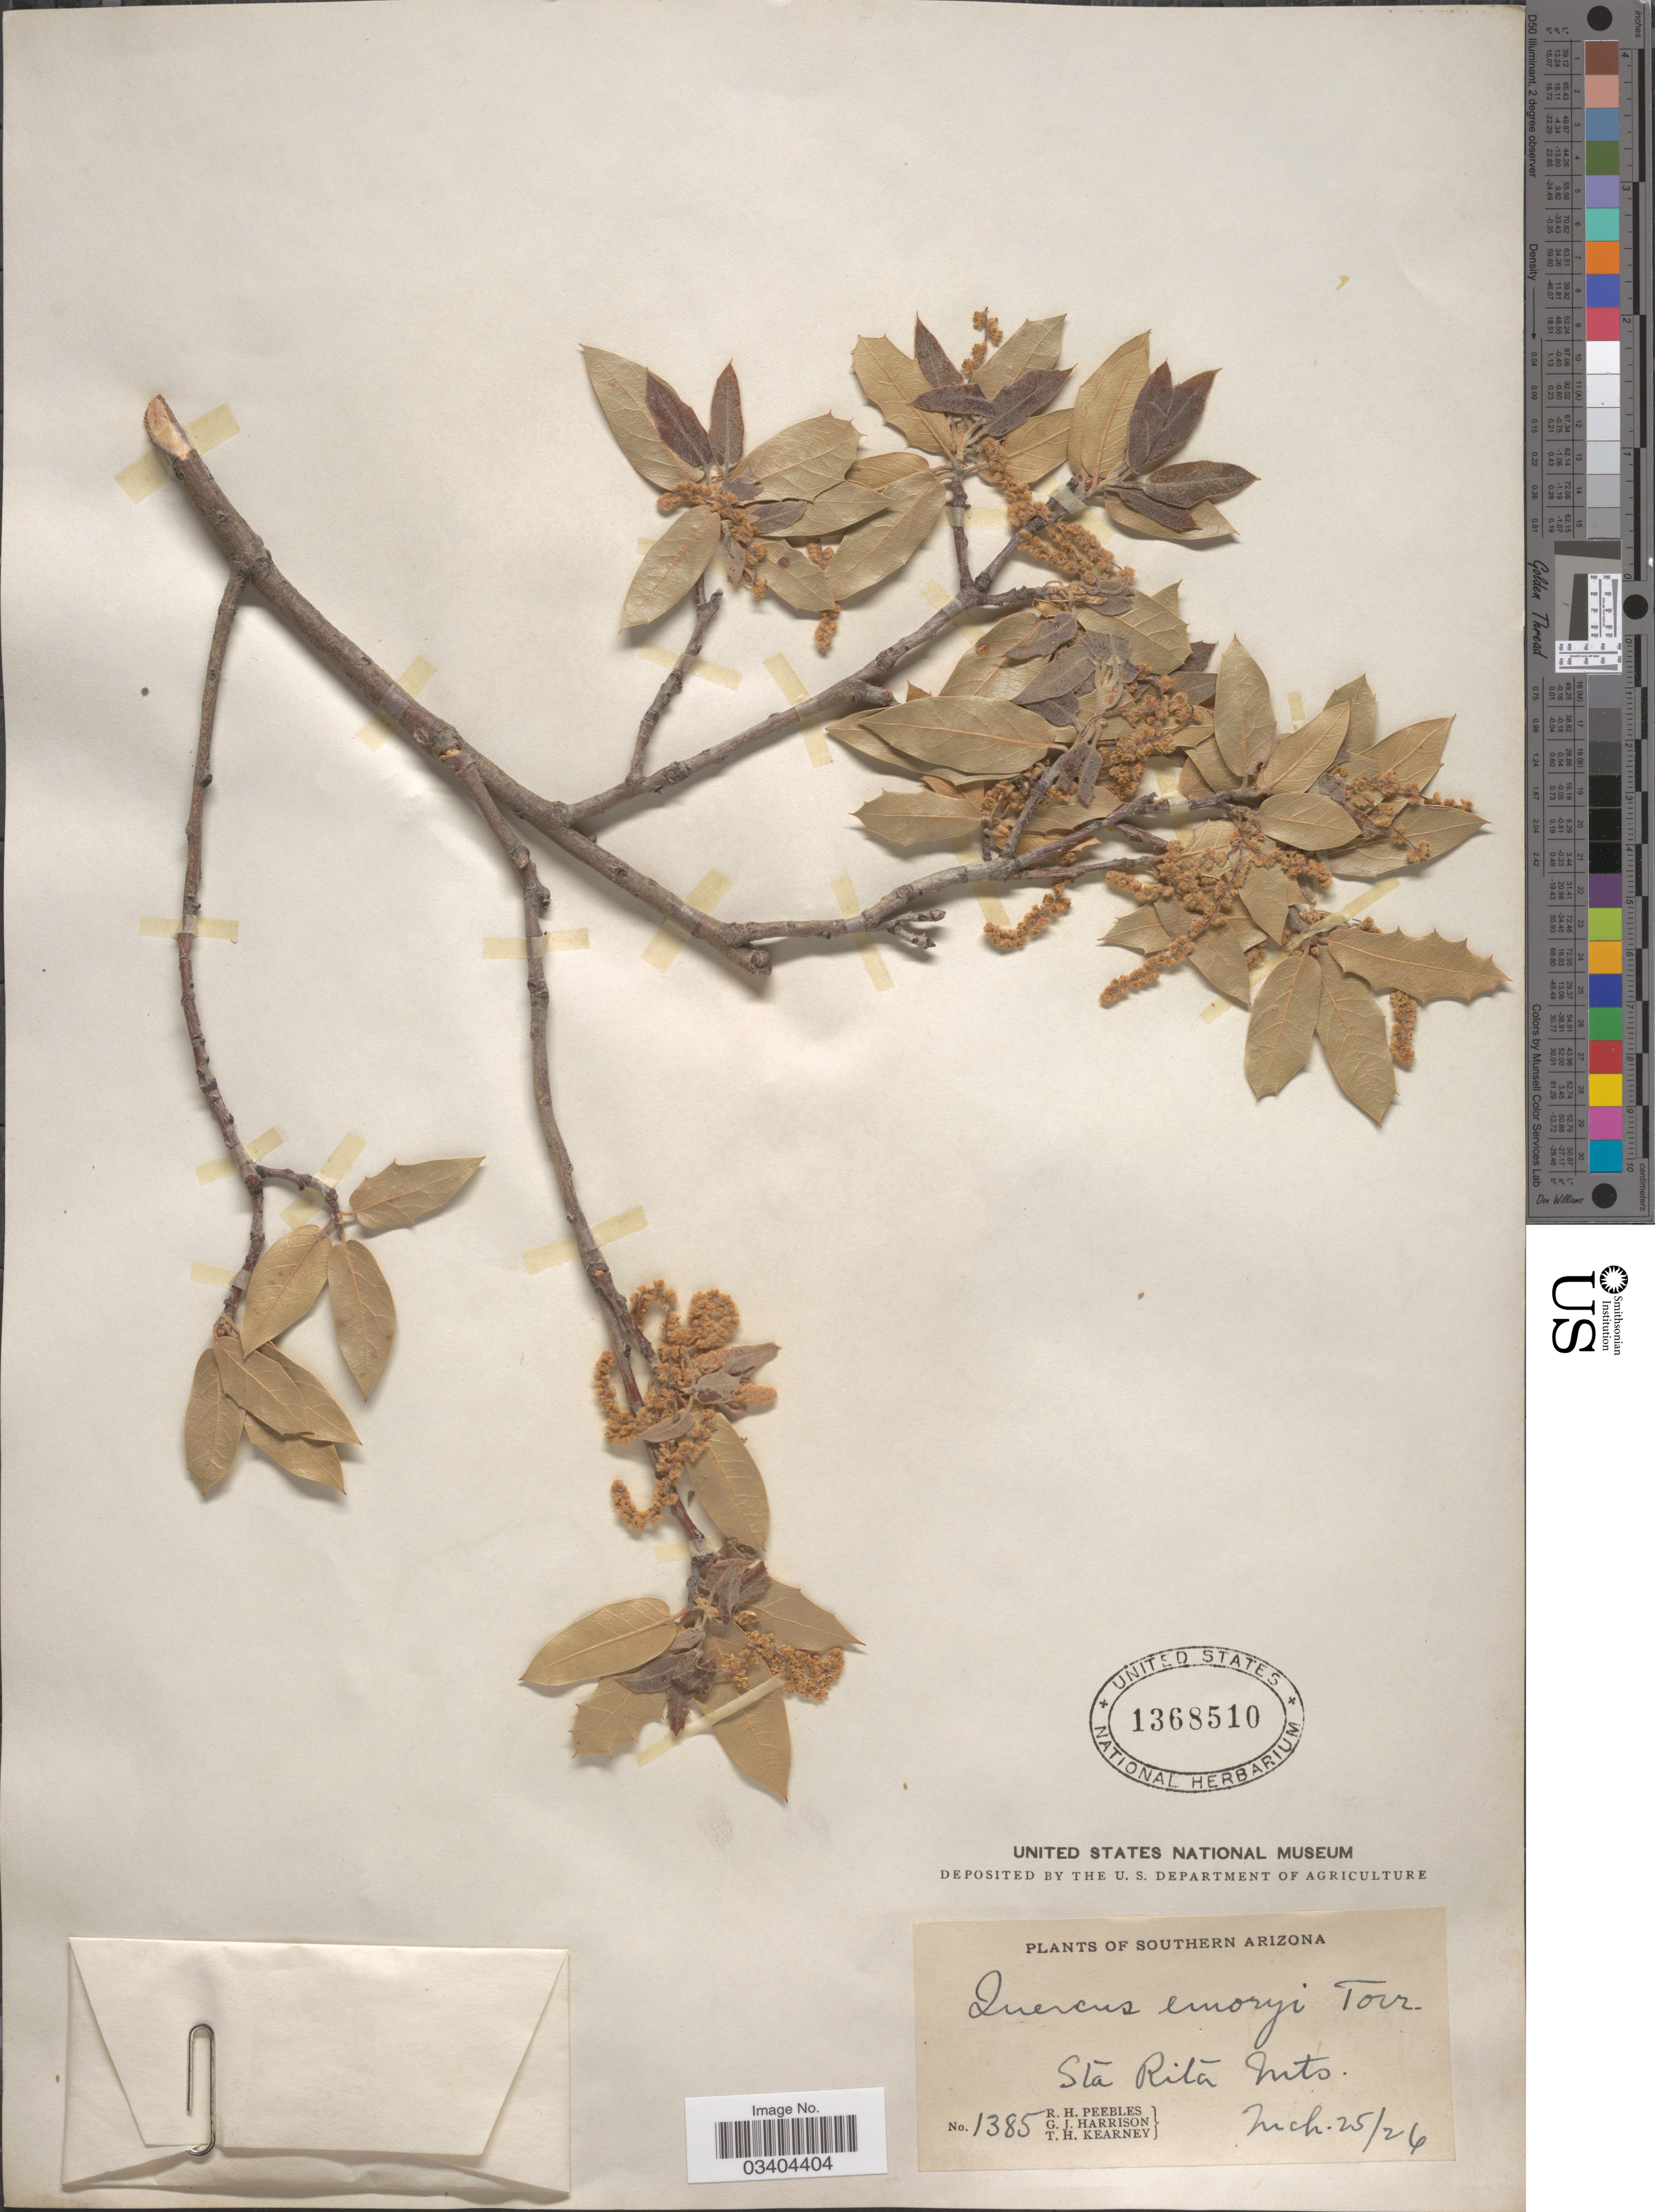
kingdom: Plantae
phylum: Tracheophyta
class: Magnoliopsida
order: Fagales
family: Fagaceae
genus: Quercus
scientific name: Quercus emoryi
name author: Torr. in Emory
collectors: R. H. Peebles, G. J. Harrison & T. H. Kearney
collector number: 1385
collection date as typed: Transcribed d/m/y: 25/3/26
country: United States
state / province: Arizona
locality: Southern Arizona. Sta Rita Mts.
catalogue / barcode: US 1368510